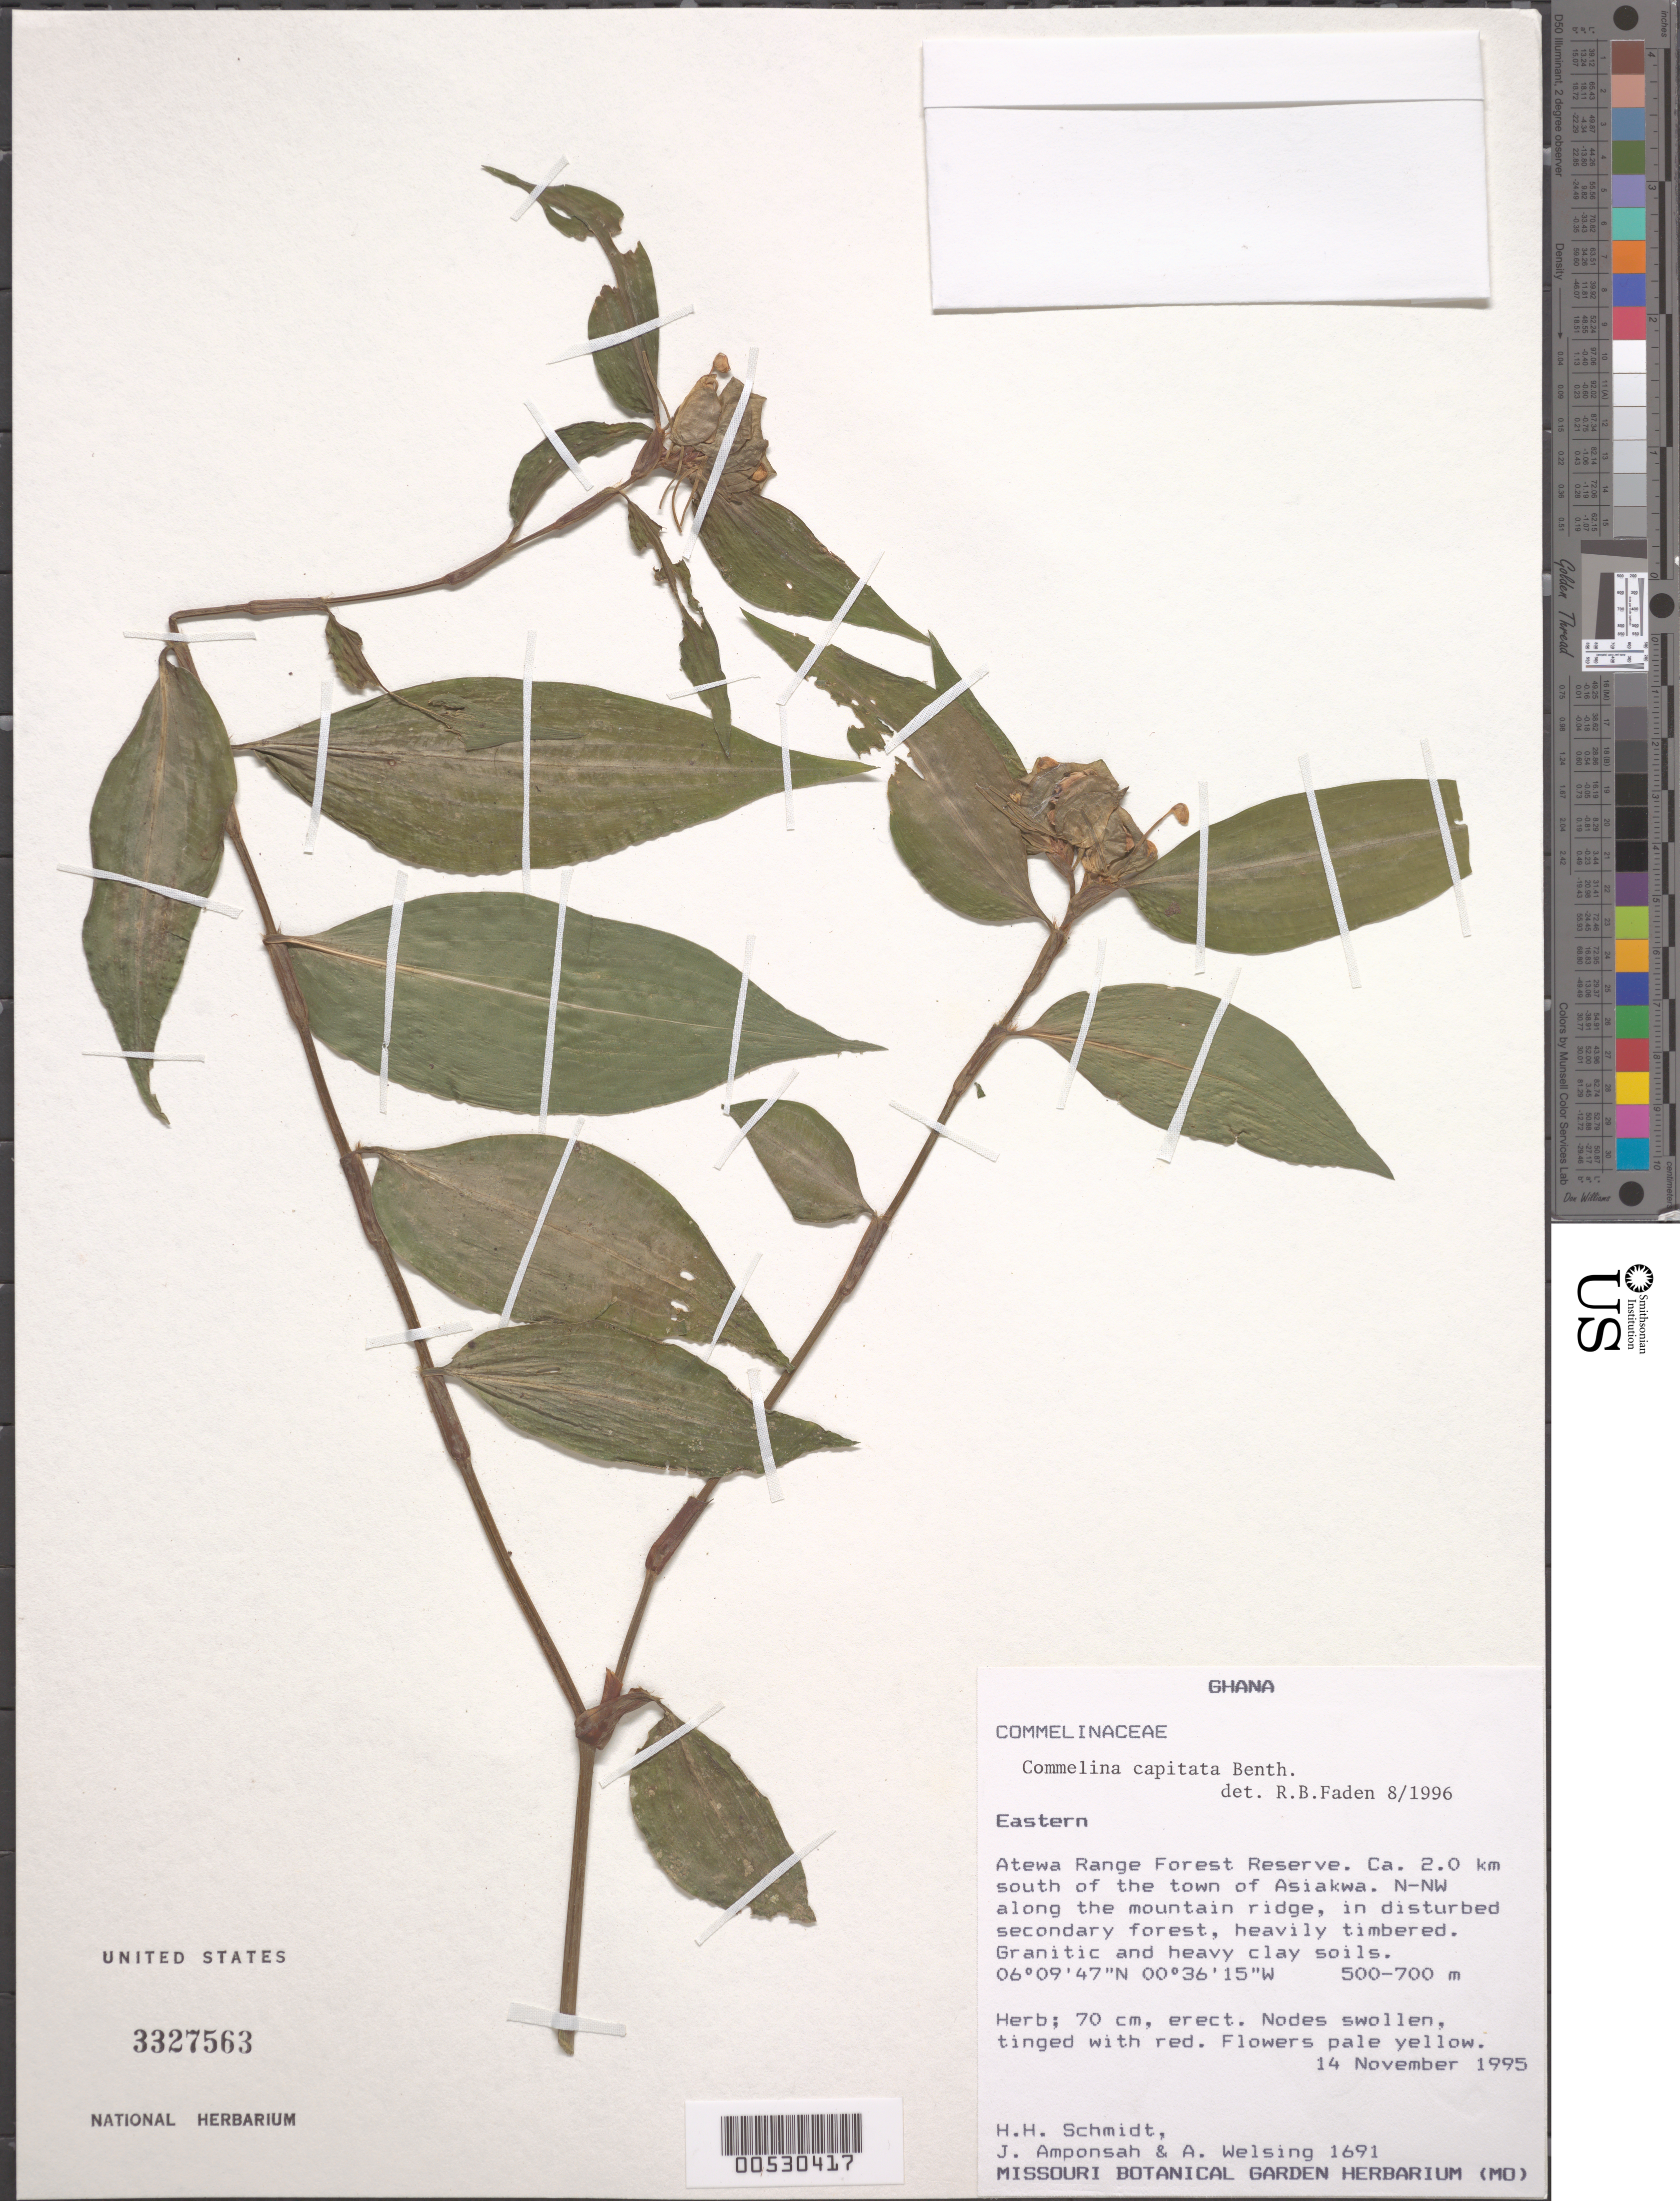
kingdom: Plantae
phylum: Tracheophyta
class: Liliopsida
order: Commelinales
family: Commelinaceae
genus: Commelina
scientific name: Commelina capitata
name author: Benth.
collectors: H. H. Schmidt, A. Welsing & J. Amponsah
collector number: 1691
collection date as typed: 14 Nov 1995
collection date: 1995-11-14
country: Ghana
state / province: Eastern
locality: Atewa range forest reserve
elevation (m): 500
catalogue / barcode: US 3327563